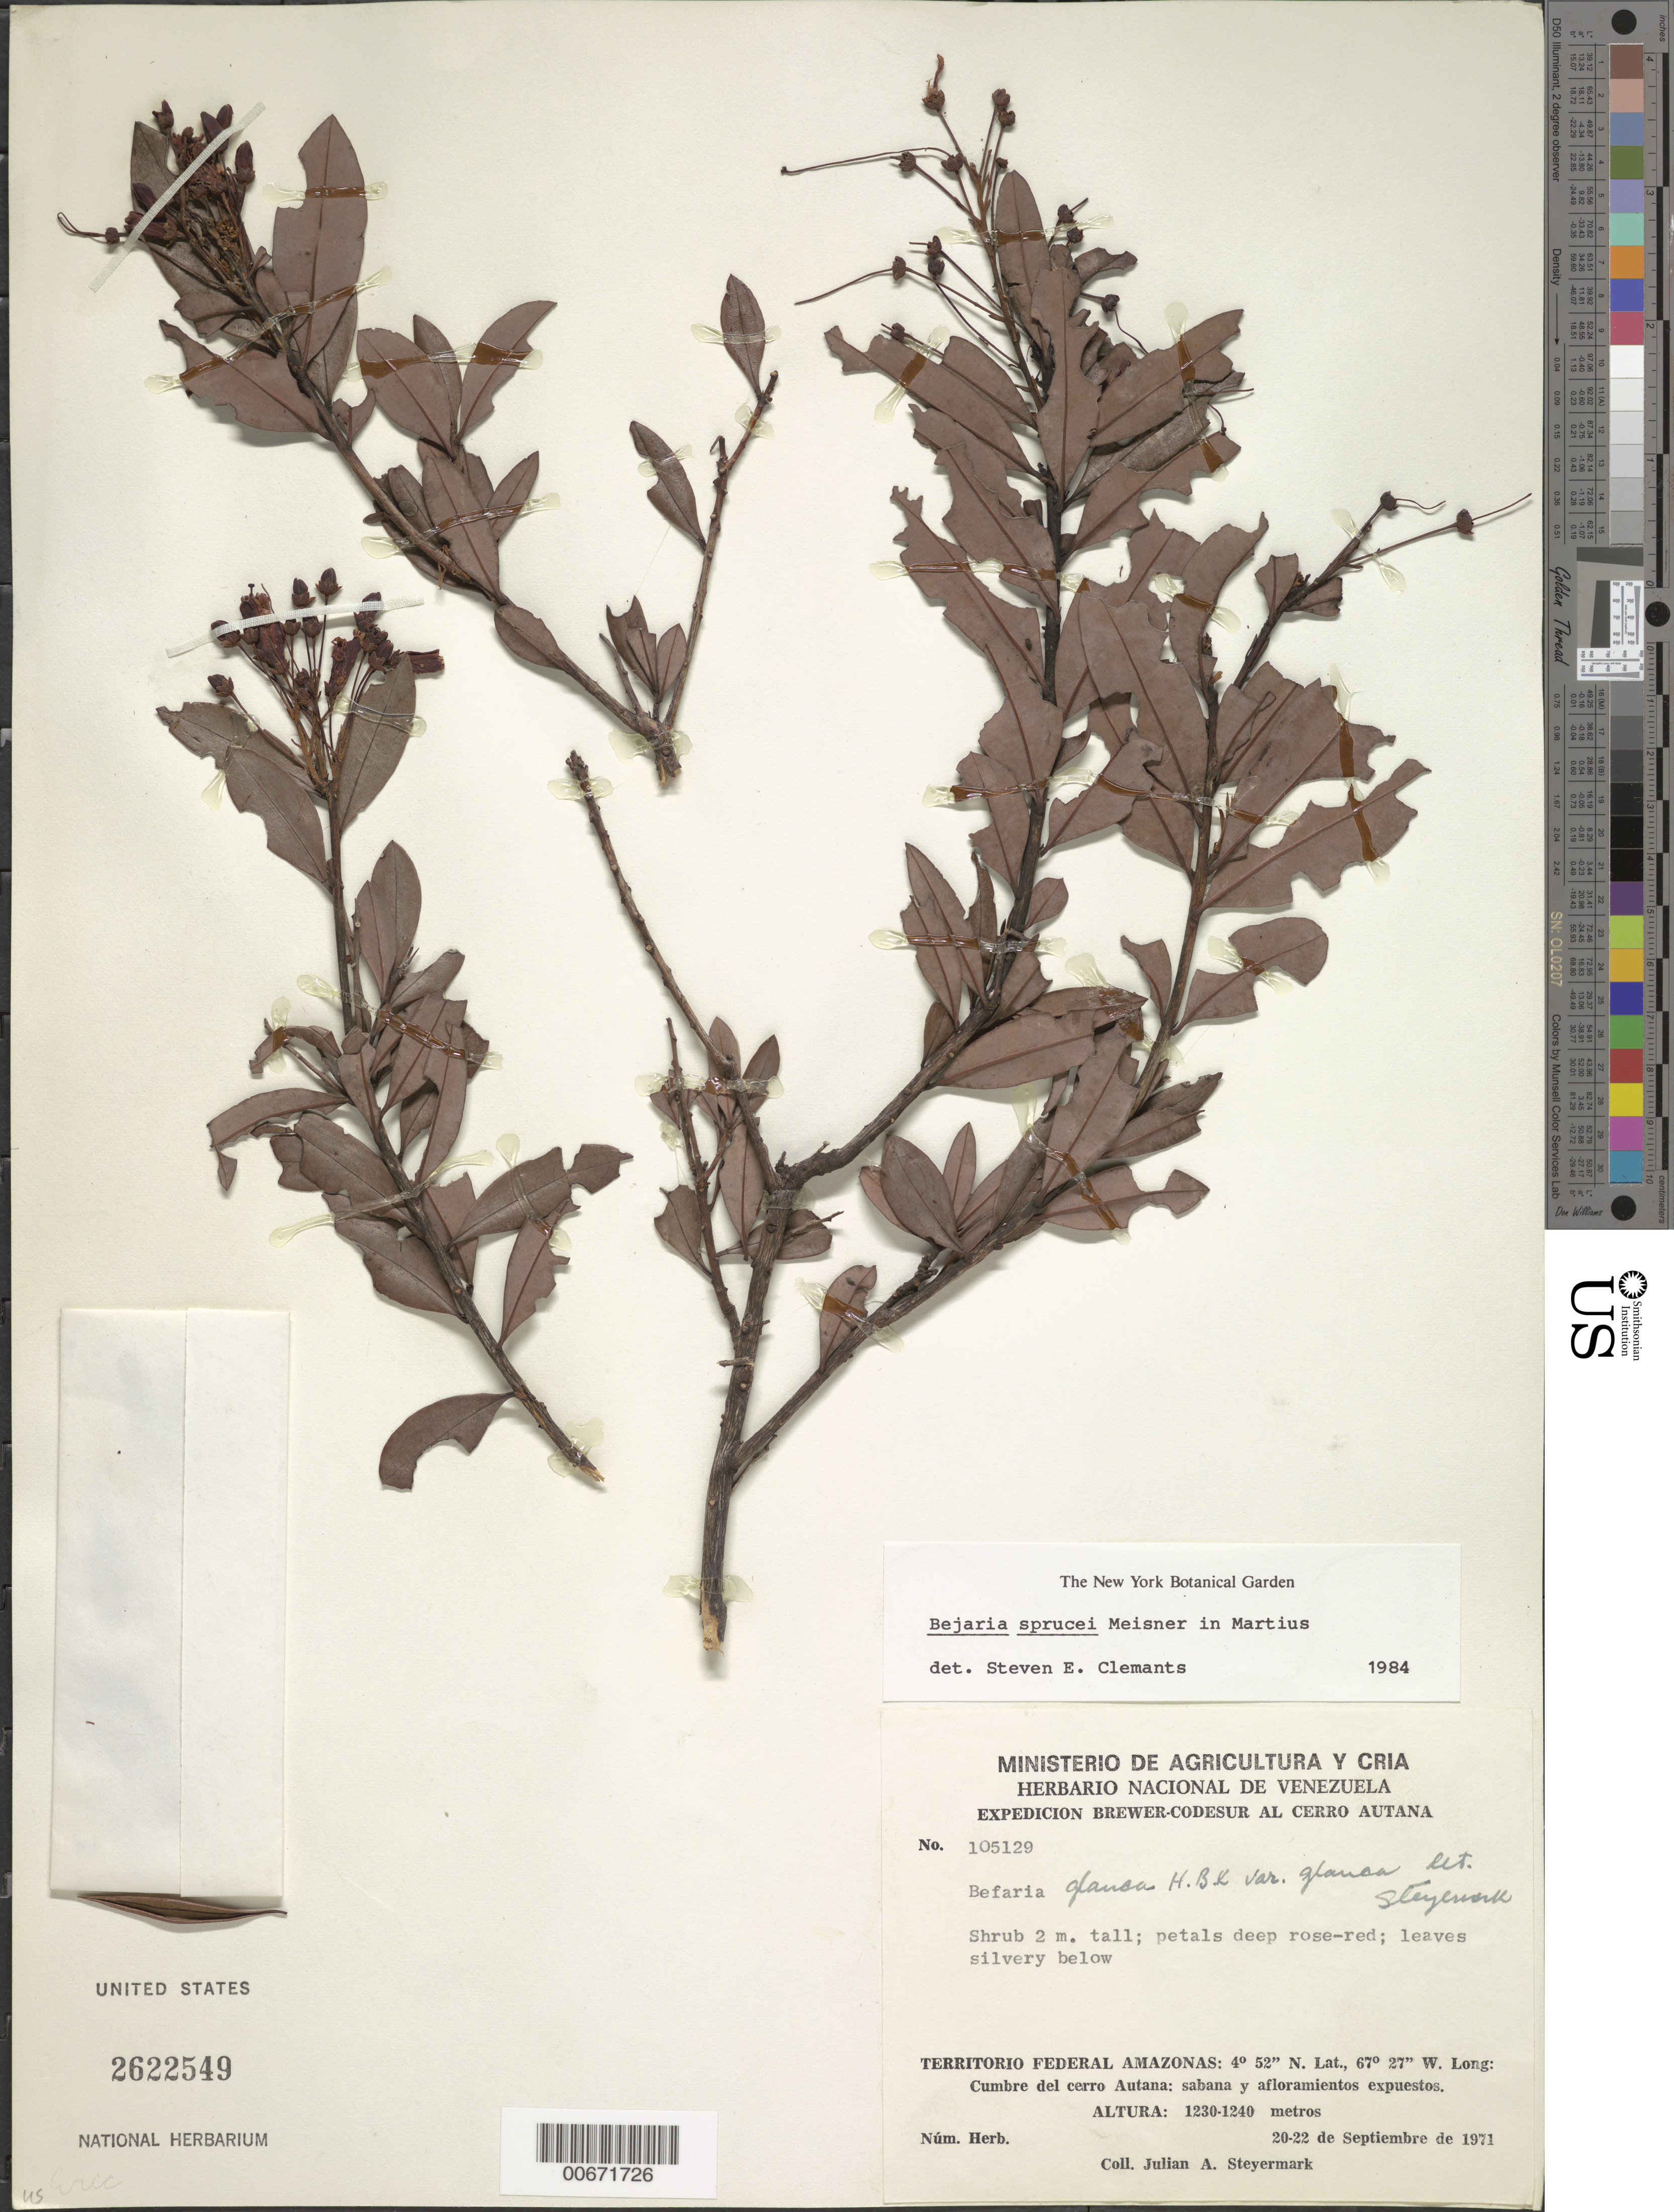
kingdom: Plantae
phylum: Tracheophyta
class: Magnoliopsida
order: Ericales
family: Ericaceae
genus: Bejaria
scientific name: Bejaria sprucei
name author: Meisn.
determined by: Clemants, S. E.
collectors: J. Steyermark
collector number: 105129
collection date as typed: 20-Sep-71 to 22-Sep-71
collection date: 1971-09-20/1971-09-22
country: Venezuela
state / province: Amazonas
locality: Cerro Autana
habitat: Savanna and exposed outcrops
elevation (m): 1230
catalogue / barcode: US 2622549